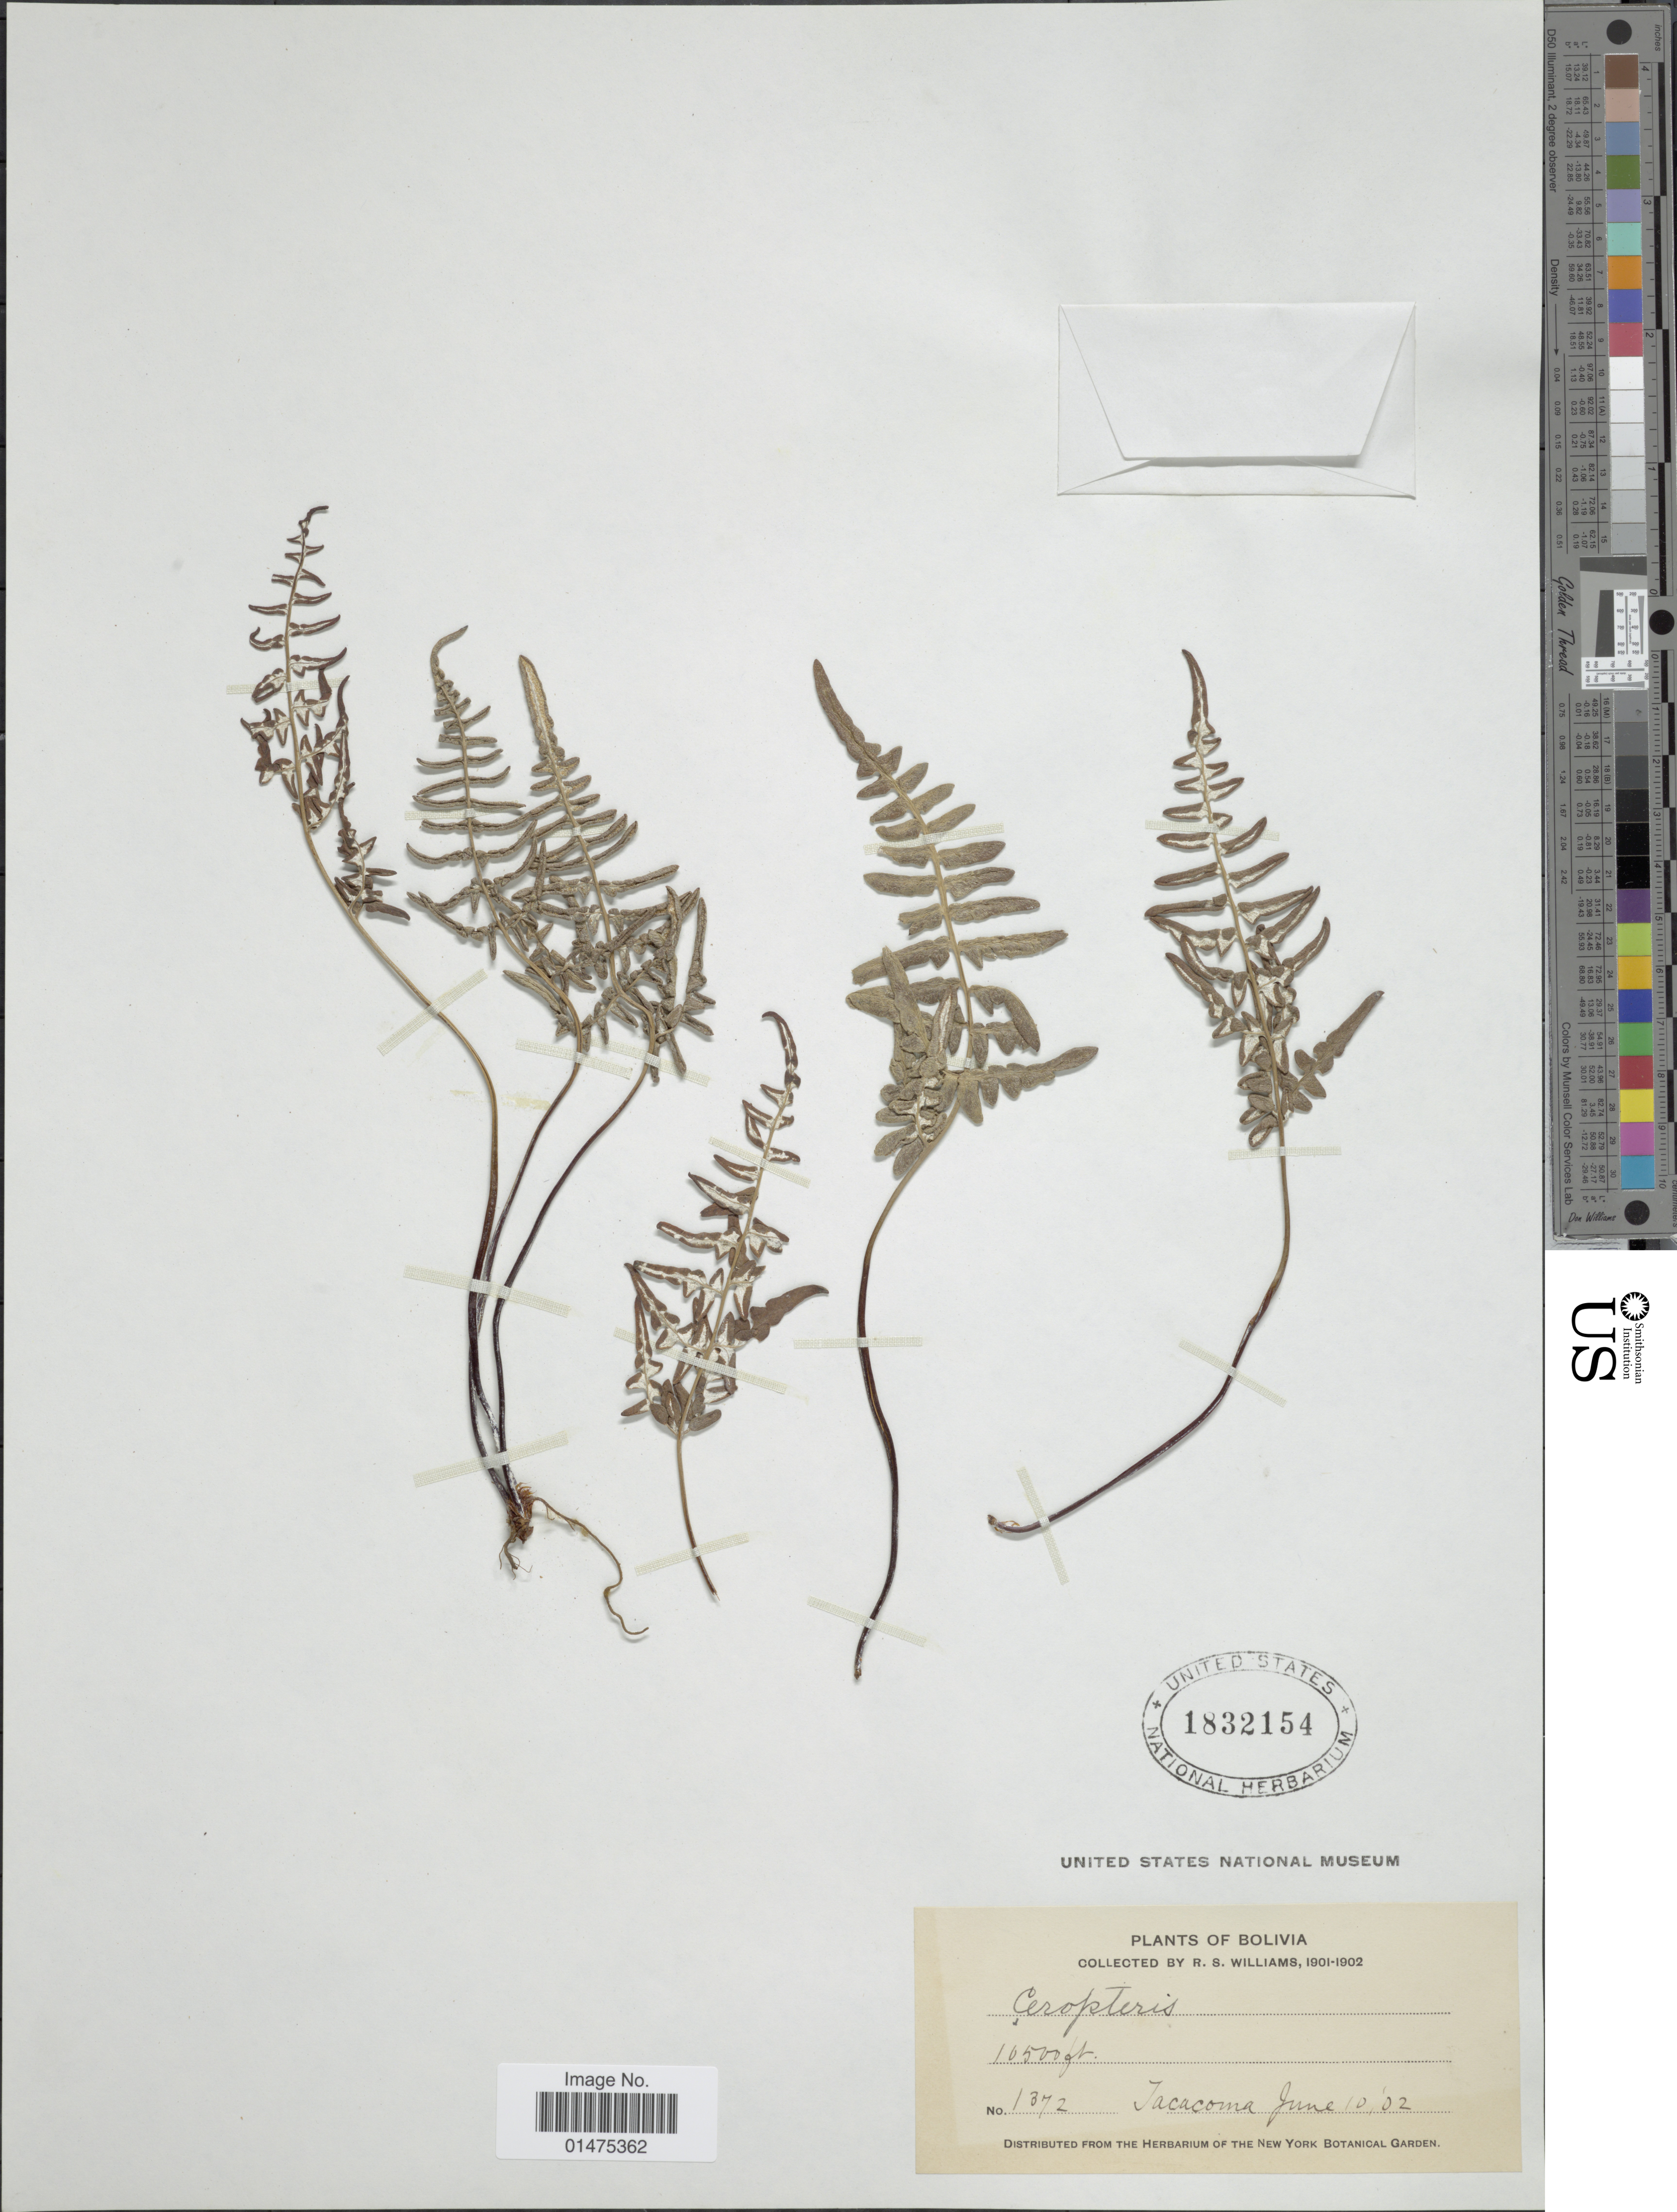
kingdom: Plantae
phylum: Tracheophyta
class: Polypodiopsida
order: Polypodiales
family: Pteridaceae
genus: Pityrogramma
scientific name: Pityrogramma sp.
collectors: R. S. Williams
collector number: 1372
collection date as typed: June 10, '02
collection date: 1902-06-10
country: Bolivia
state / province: La Páz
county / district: Larecaja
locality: Tacacoma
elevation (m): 3200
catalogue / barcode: US 1832154